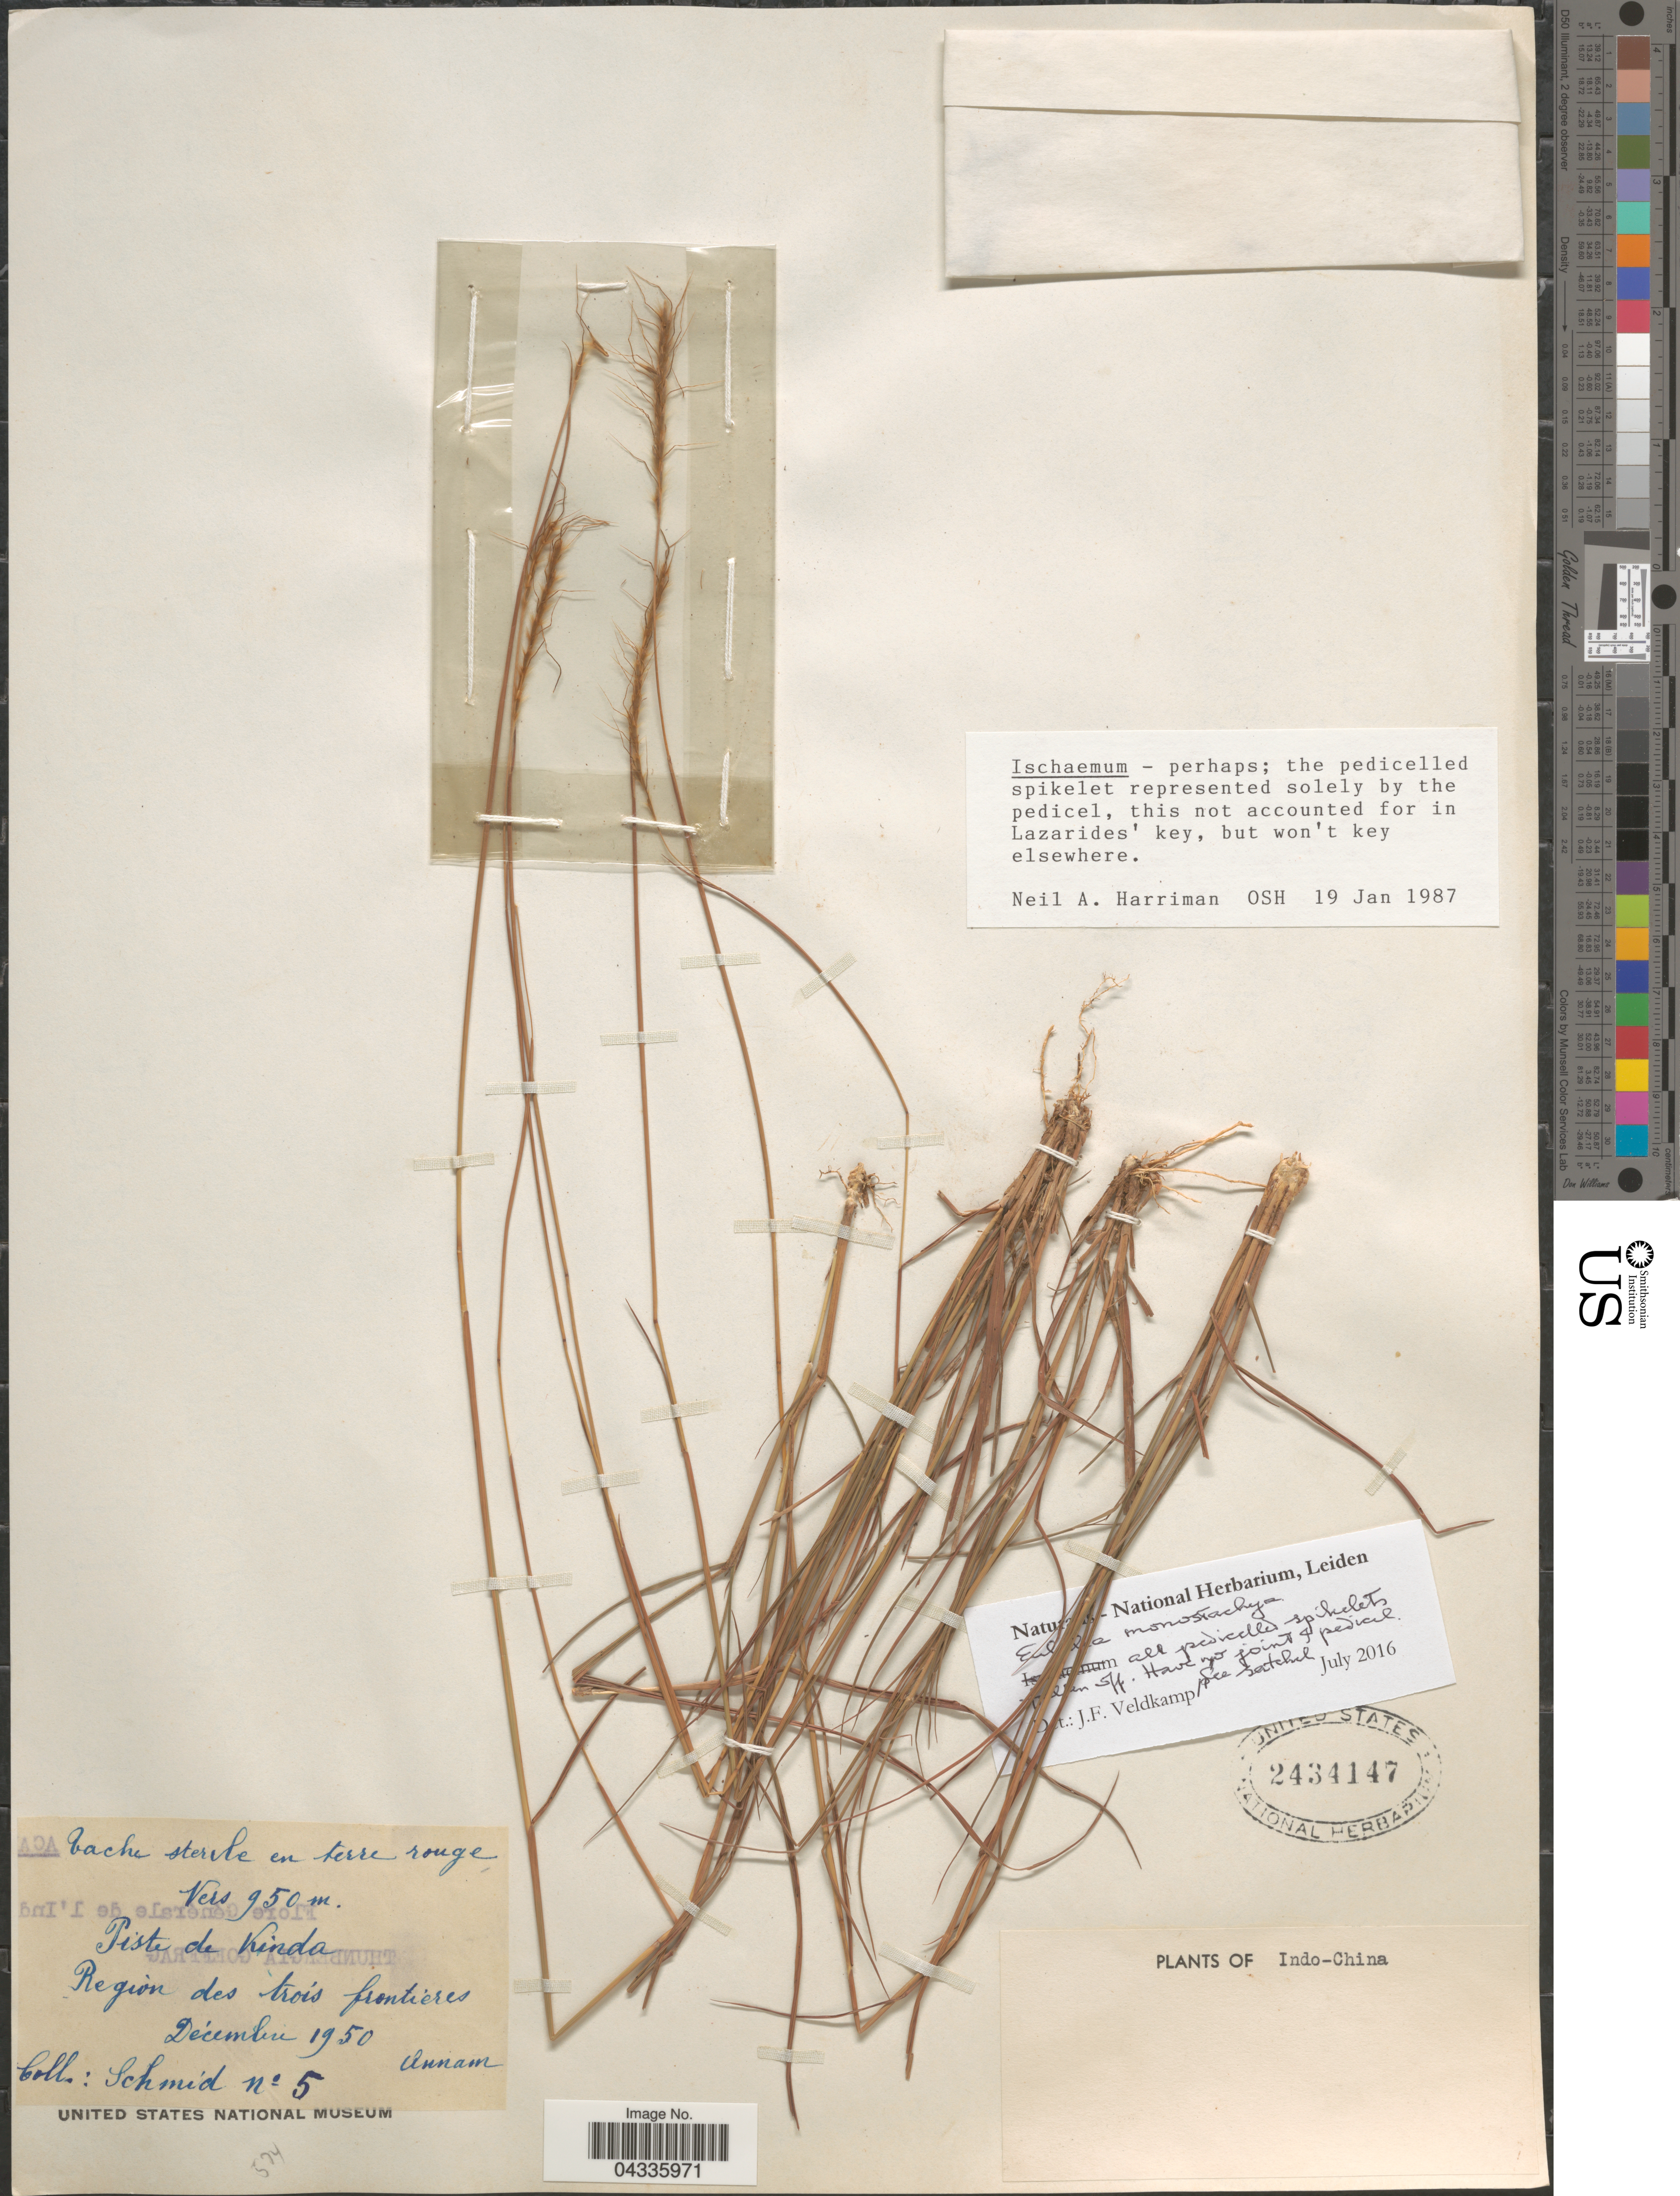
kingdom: Plantae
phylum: Tracheophyta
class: Liliopsida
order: Poales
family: Poaceae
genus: Eulalia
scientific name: Eulalia monostachya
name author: (Balansa) A. Camus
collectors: Schmid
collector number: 5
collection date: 1950-12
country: Vietnam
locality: Piste de Kinda. Region des trois frontieres. Annam. Indo-China.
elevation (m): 950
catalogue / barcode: US 2434147